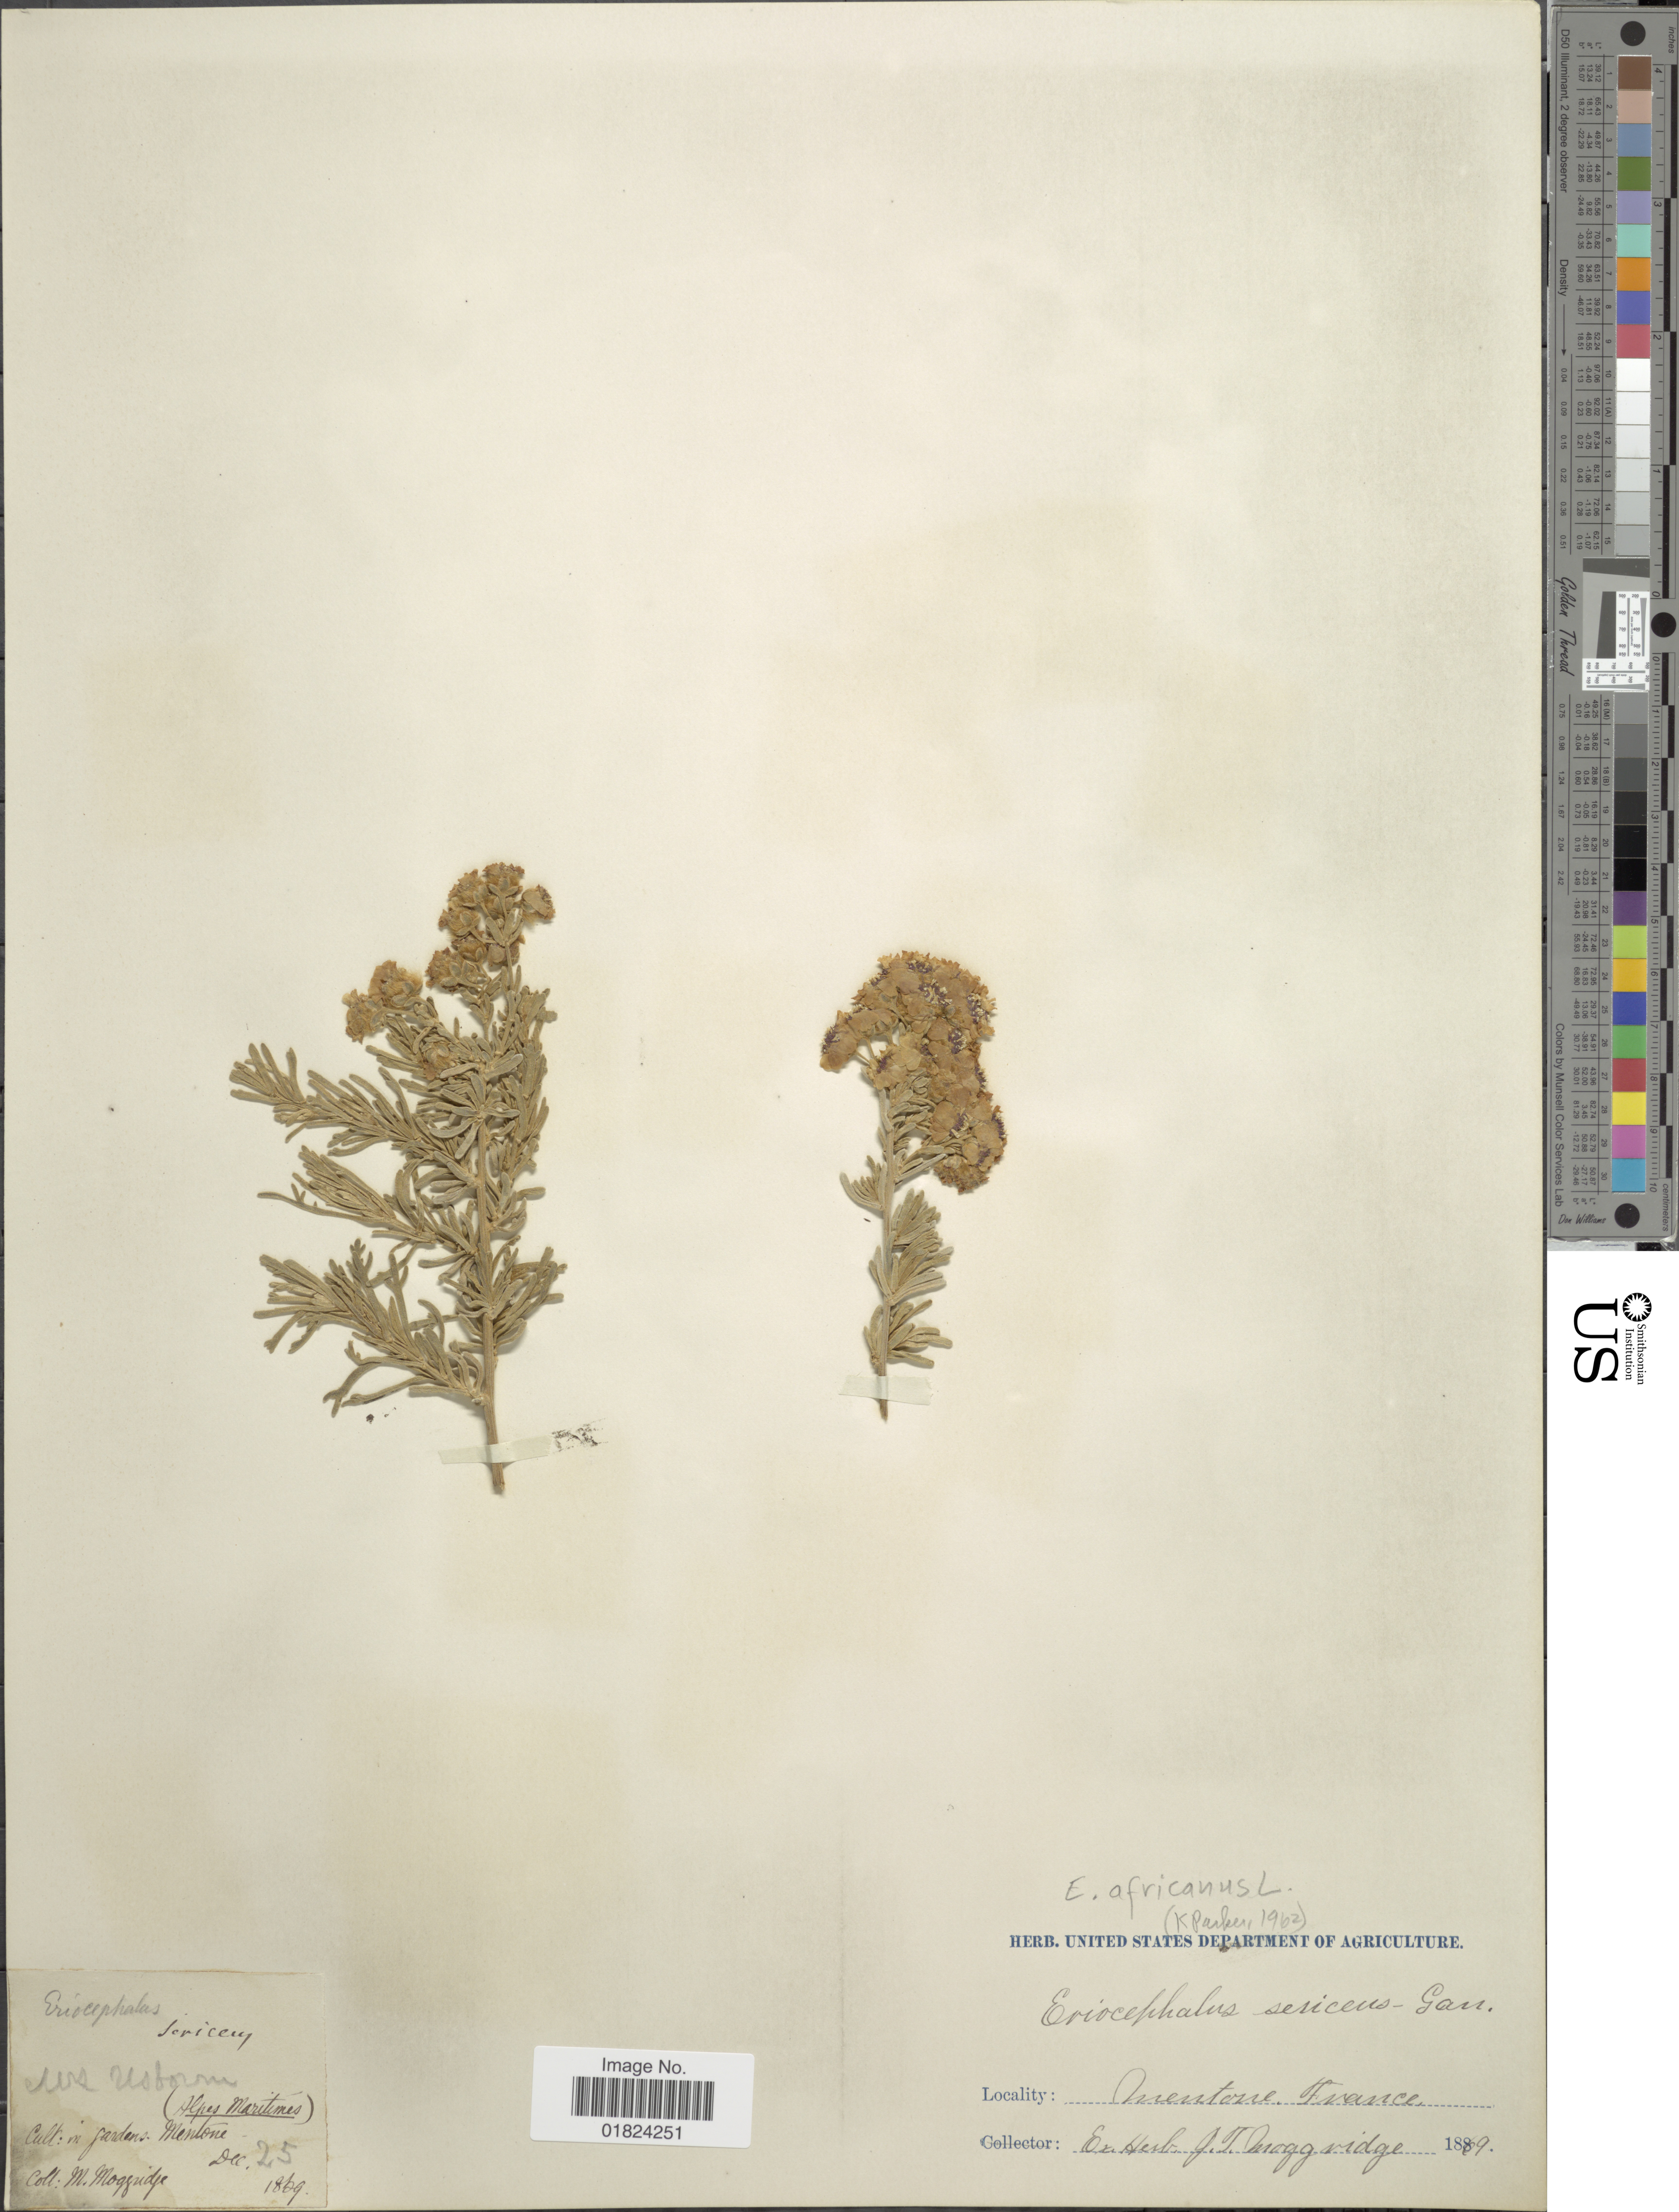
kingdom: Plantae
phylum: Tracheophyta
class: Magnoliopsida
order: Asterales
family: Asteraceae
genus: Eriocephalus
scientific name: Eriocephalus africanus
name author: L.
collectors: M. Moggridge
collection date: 1869-12-25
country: France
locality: Mentone, cult. in garden.